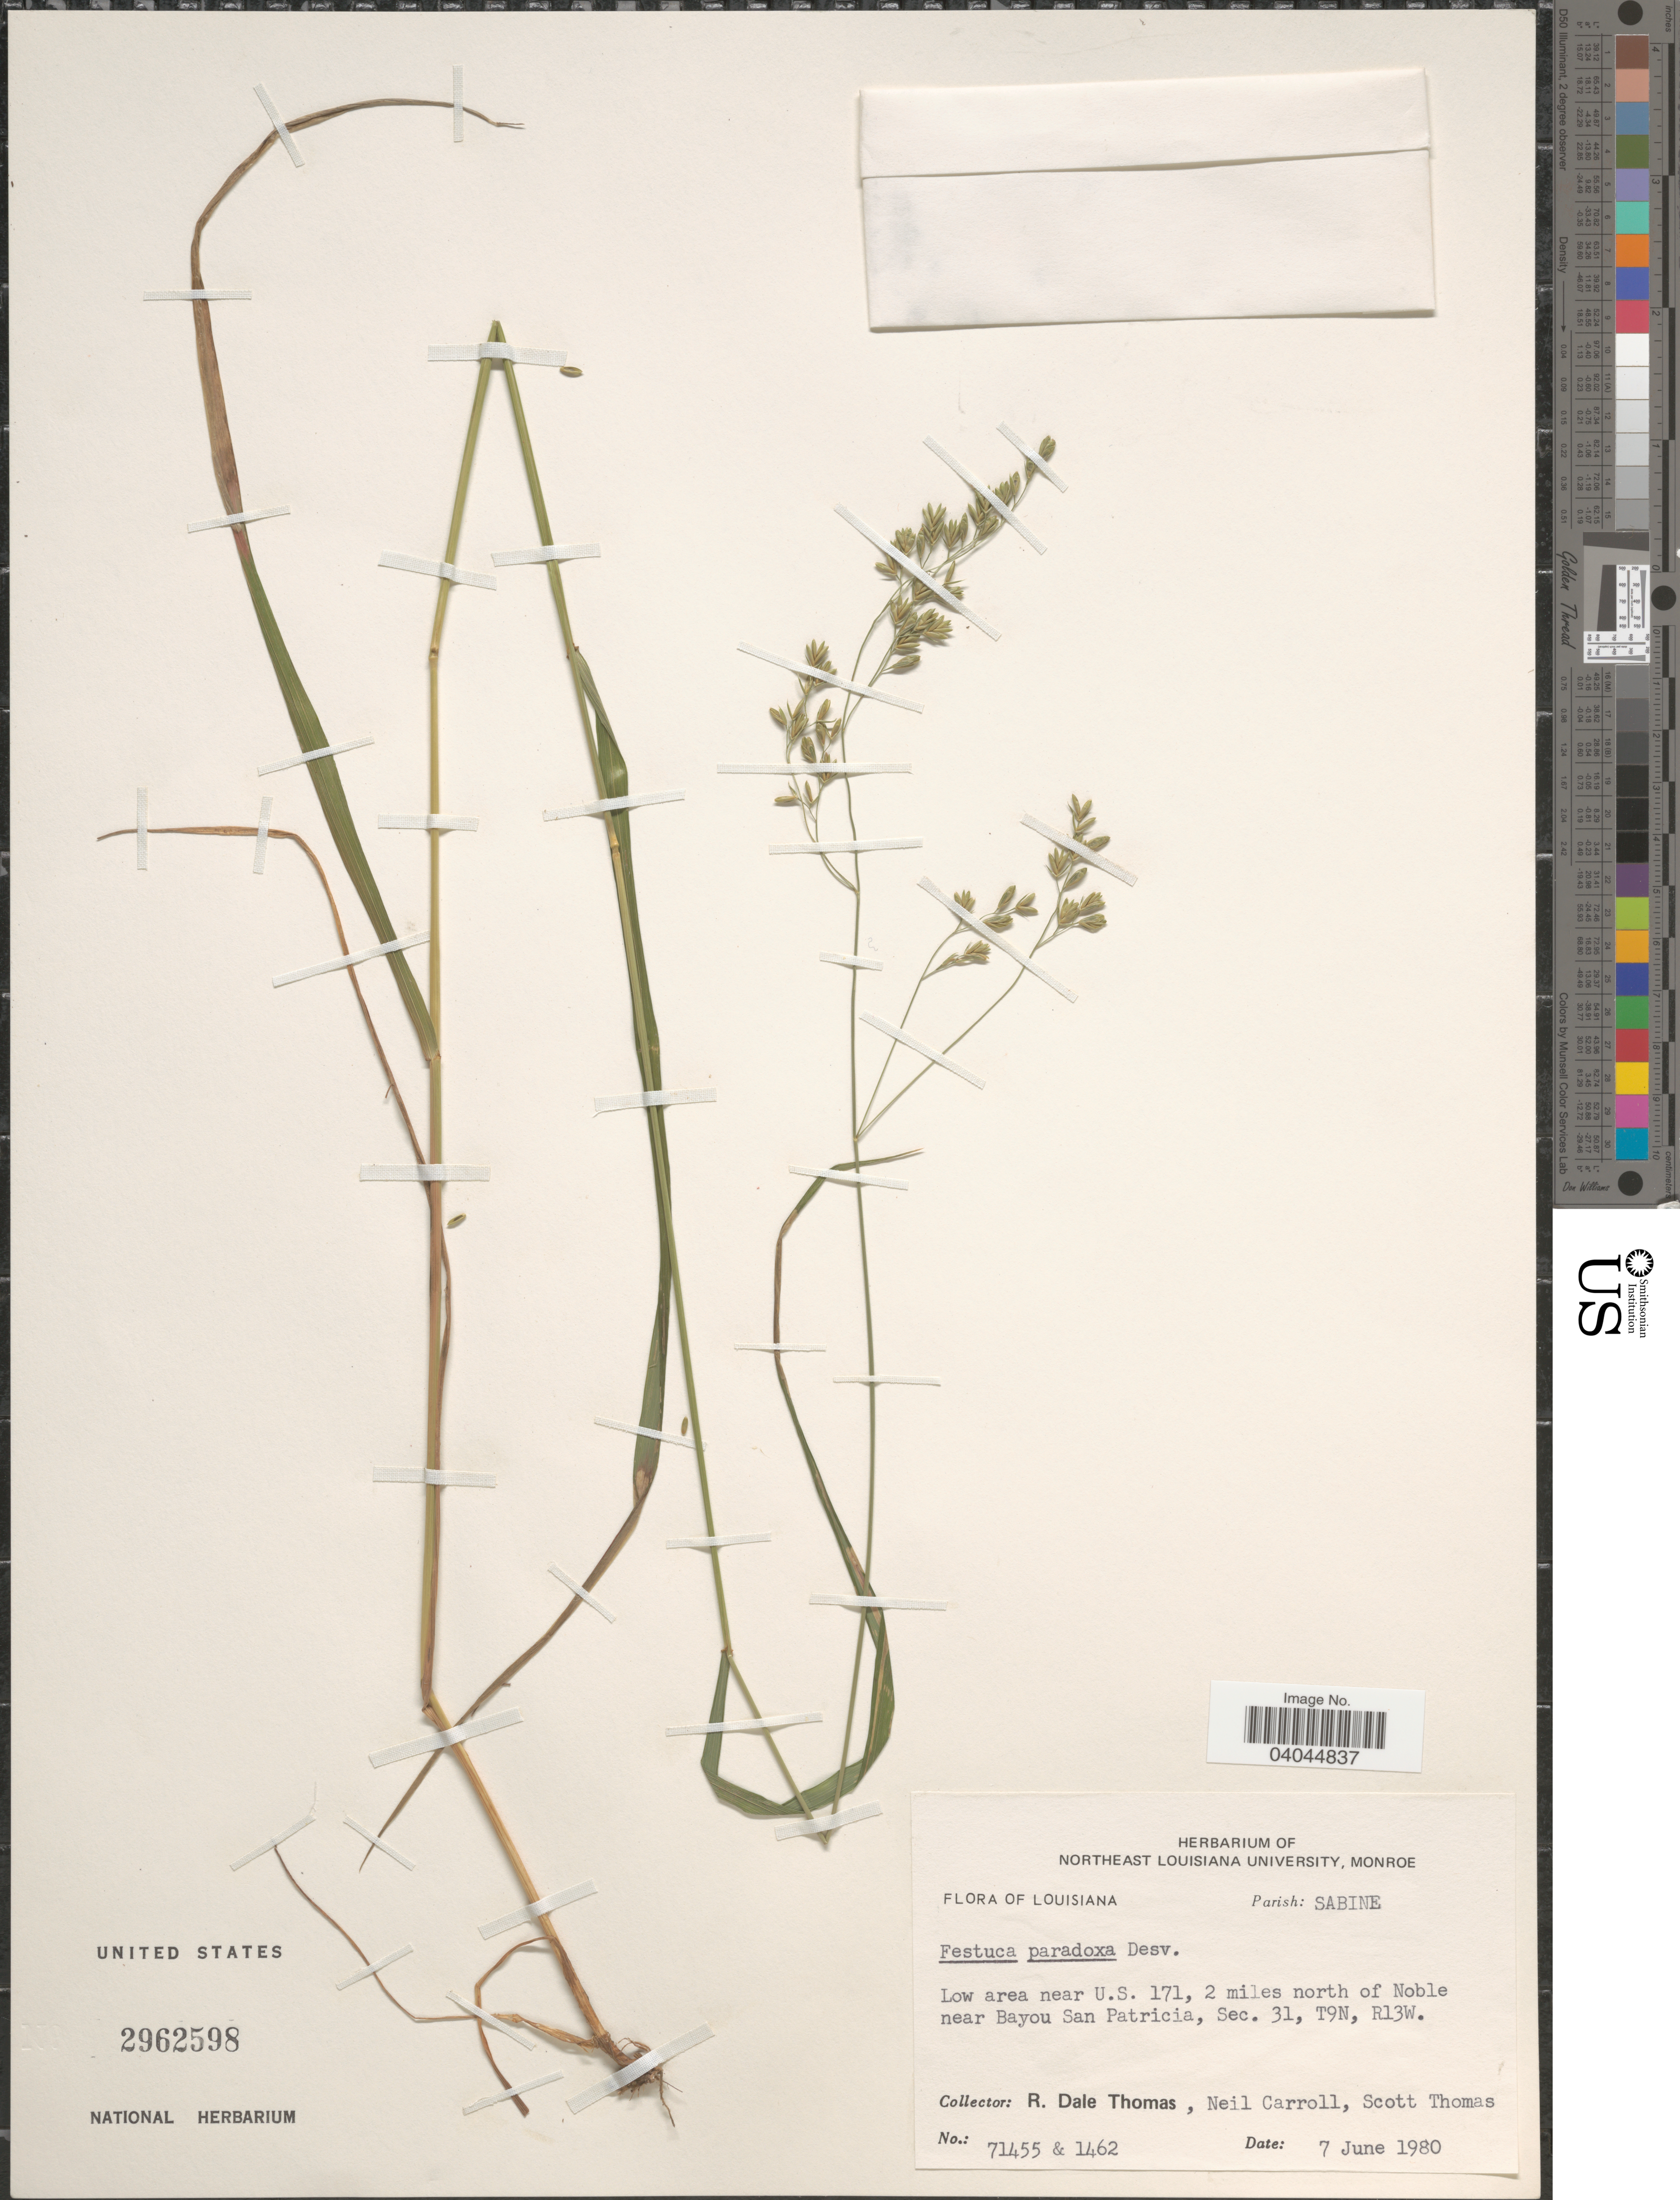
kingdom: Plantae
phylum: Tracheophyta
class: Liliopsida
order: Poales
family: Poaceae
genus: Festuca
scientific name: Festuca paradoxa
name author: Desv.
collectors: R. Thomas, N. Carroll & S. Thomas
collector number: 71455/1462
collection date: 1980-06-07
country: United States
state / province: Louisiana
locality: Parish: Sabine. Low area near U.S. 171, 2 miles north of Noble near Bayou San Patricia, Sec. 31, T9N, R13W.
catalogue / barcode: US 2962598